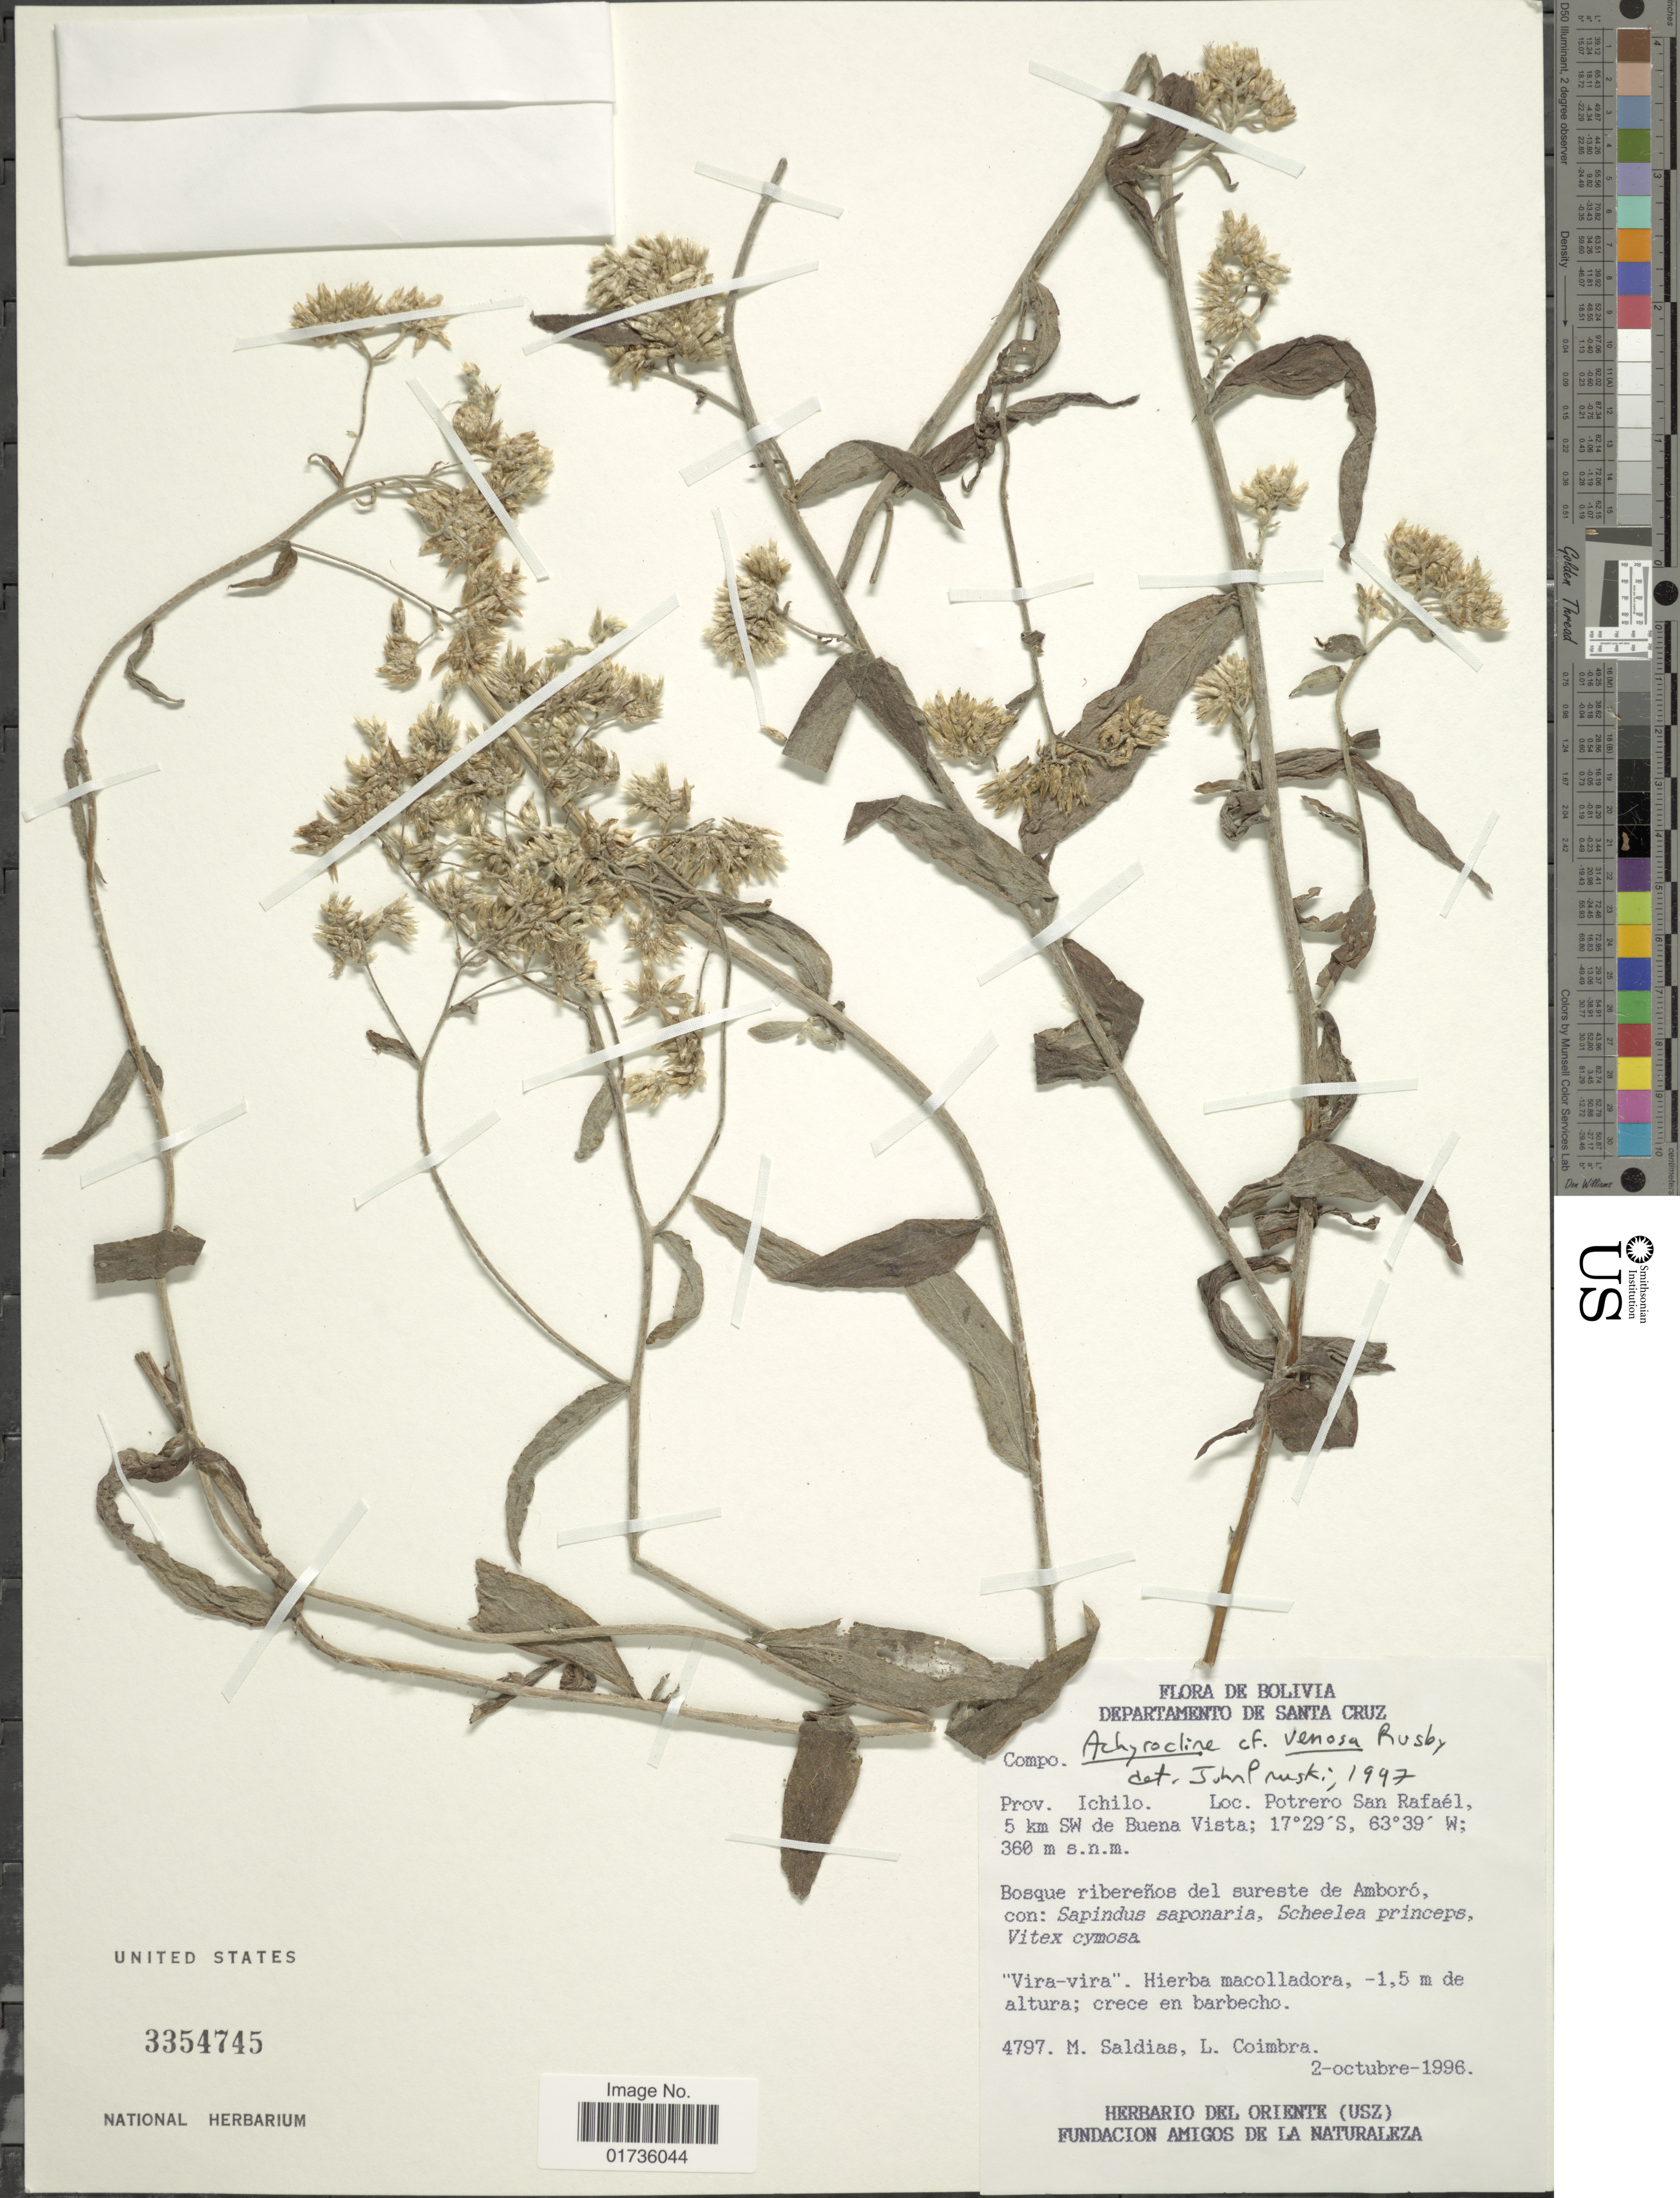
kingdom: Plantae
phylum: Tracheophyta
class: Magnoliopsida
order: Asterales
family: Asteraceae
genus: Achyrocline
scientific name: Achyrocline venosa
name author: Rusby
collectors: M. Saldias & L. Coimbra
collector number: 4797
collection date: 1996-10-02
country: Bolivia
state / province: Santa Cruz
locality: Departamento de Santa Cruz, Prov. Ichilo, Potrero San Rafaé, 5 km SW de Buena Vista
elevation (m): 360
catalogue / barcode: US 3354745